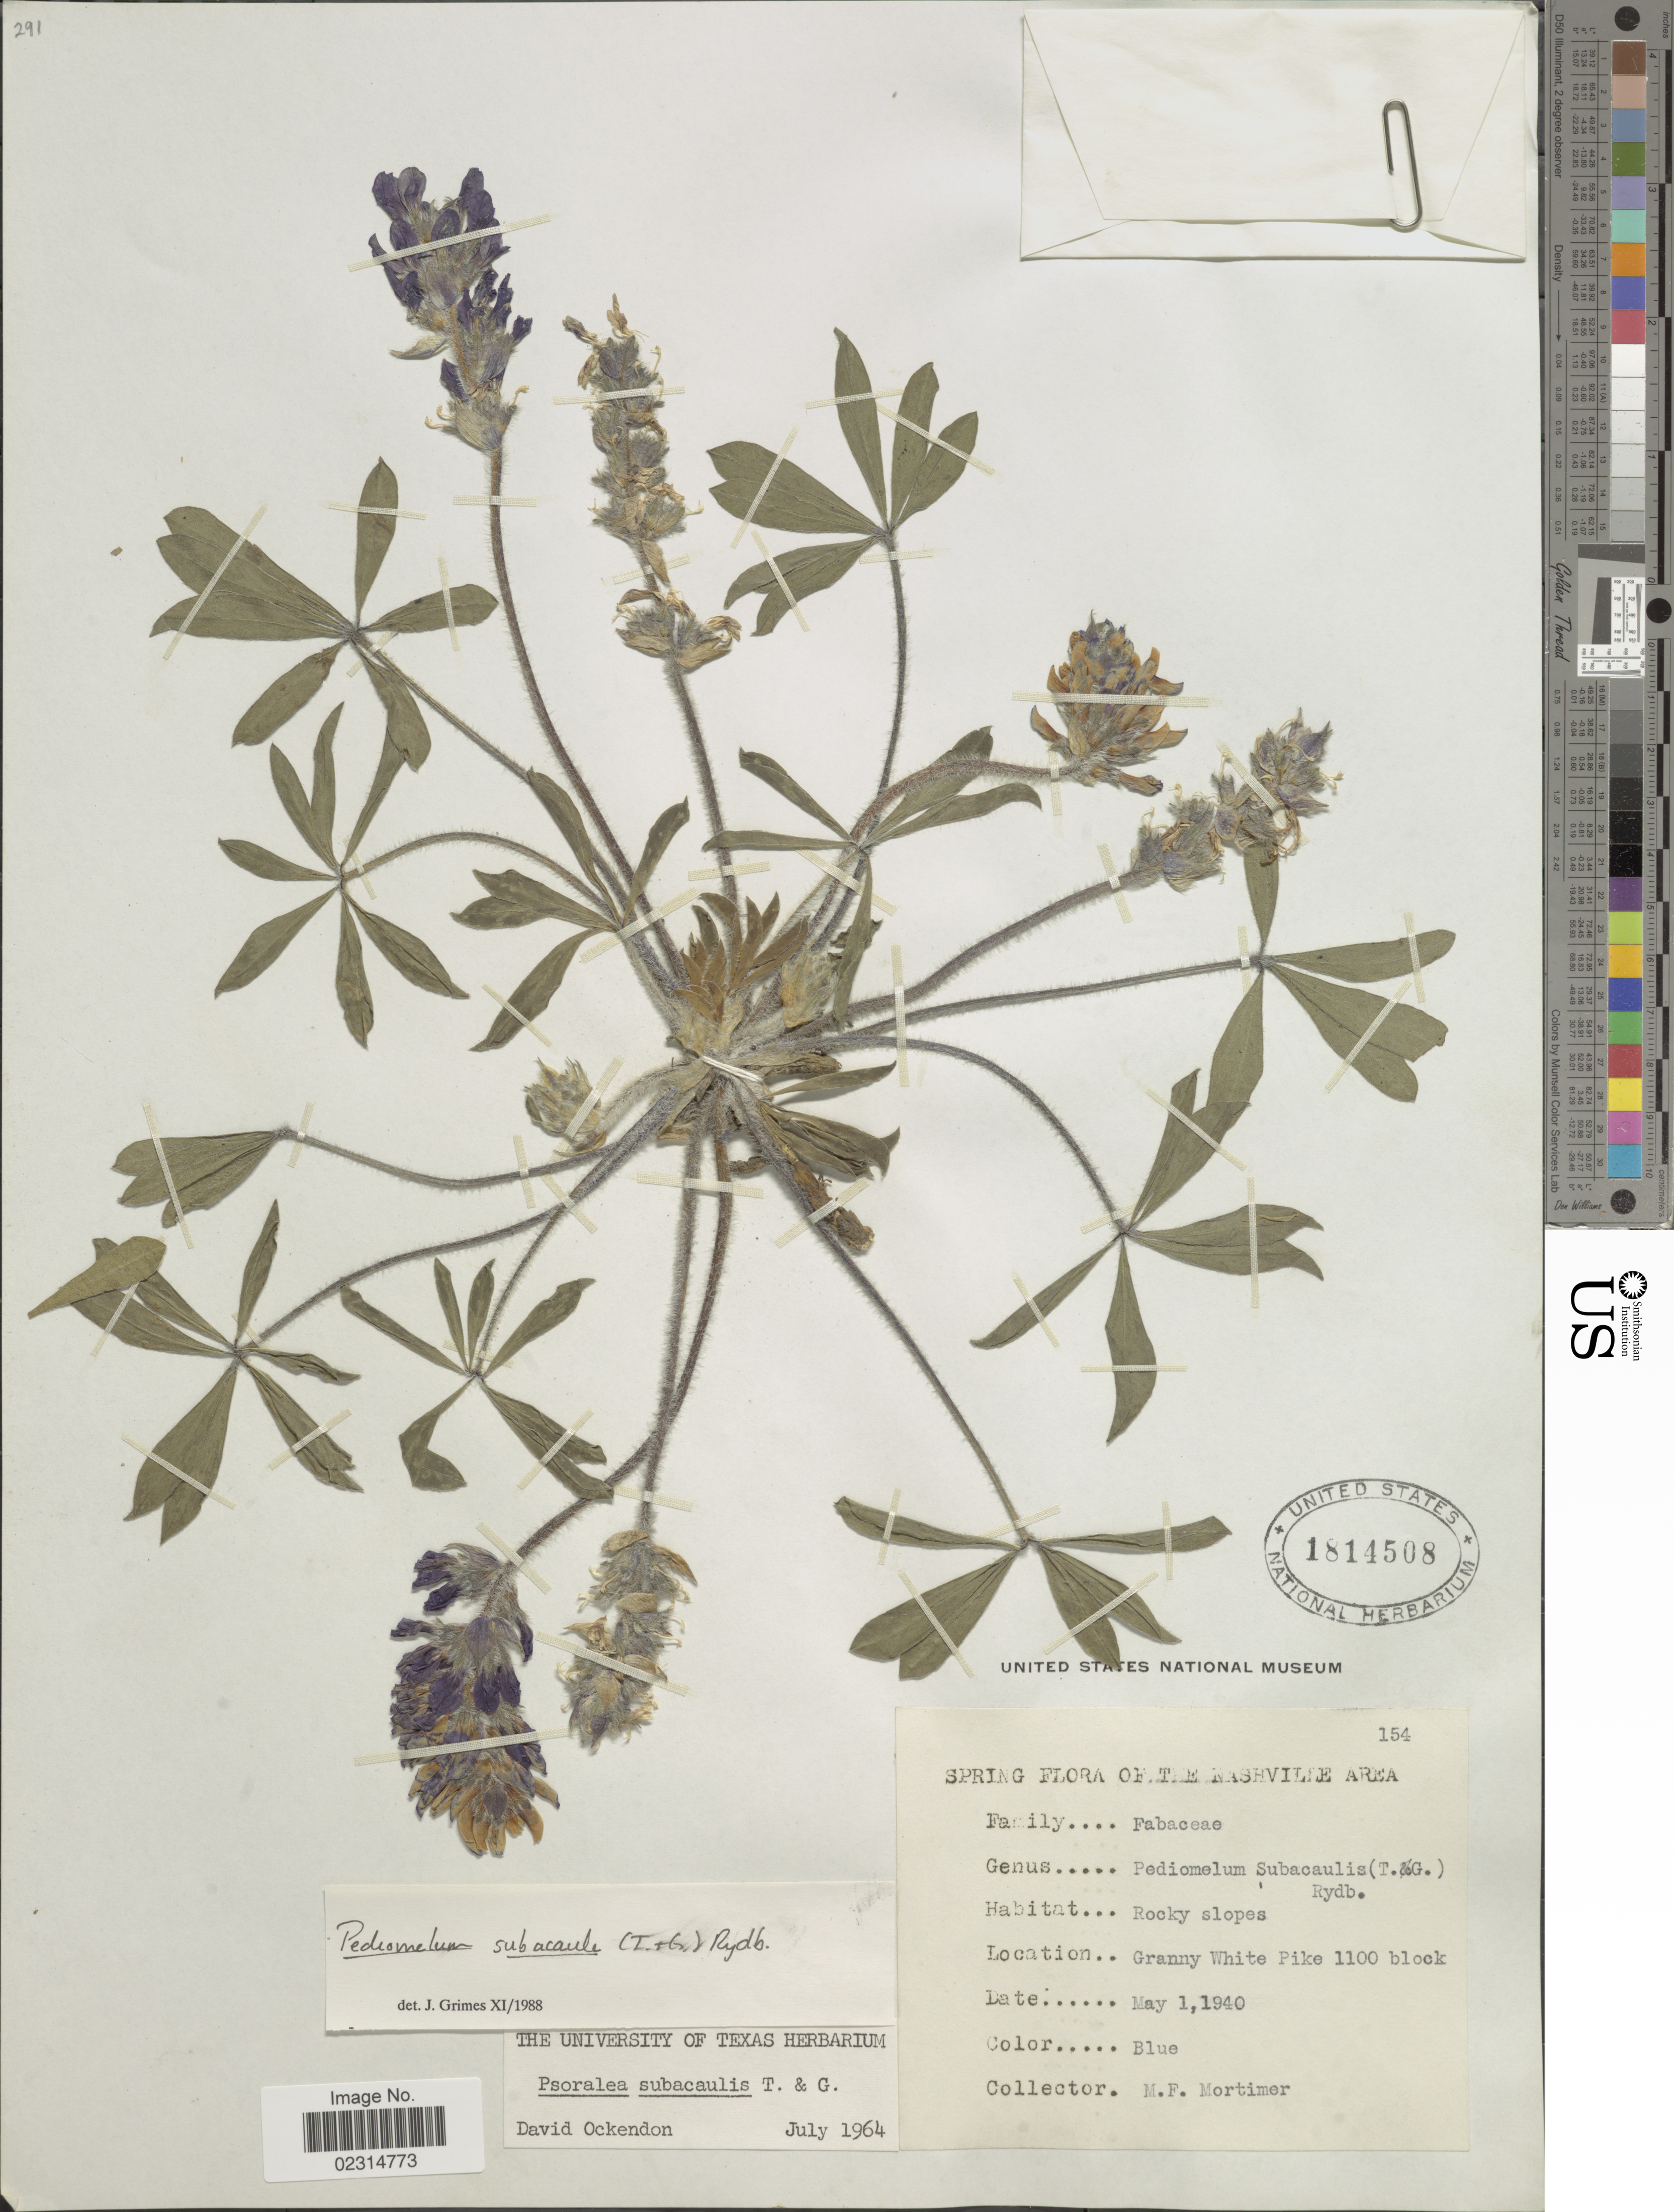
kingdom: Plantae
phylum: Tracheophyta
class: Magnoliopsida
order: Fabales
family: Fabaceae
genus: Pediomelum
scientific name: Pediomelum subacaule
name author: (Torr. & A. Gray) Rydb.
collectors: M. Mortimer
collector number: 154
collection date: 1940-05-01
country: United States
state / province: Tennessee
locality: Spring of the Nashville Area, Rocky slopes, Granny White Pike 1100 block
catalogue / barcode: US 1814508